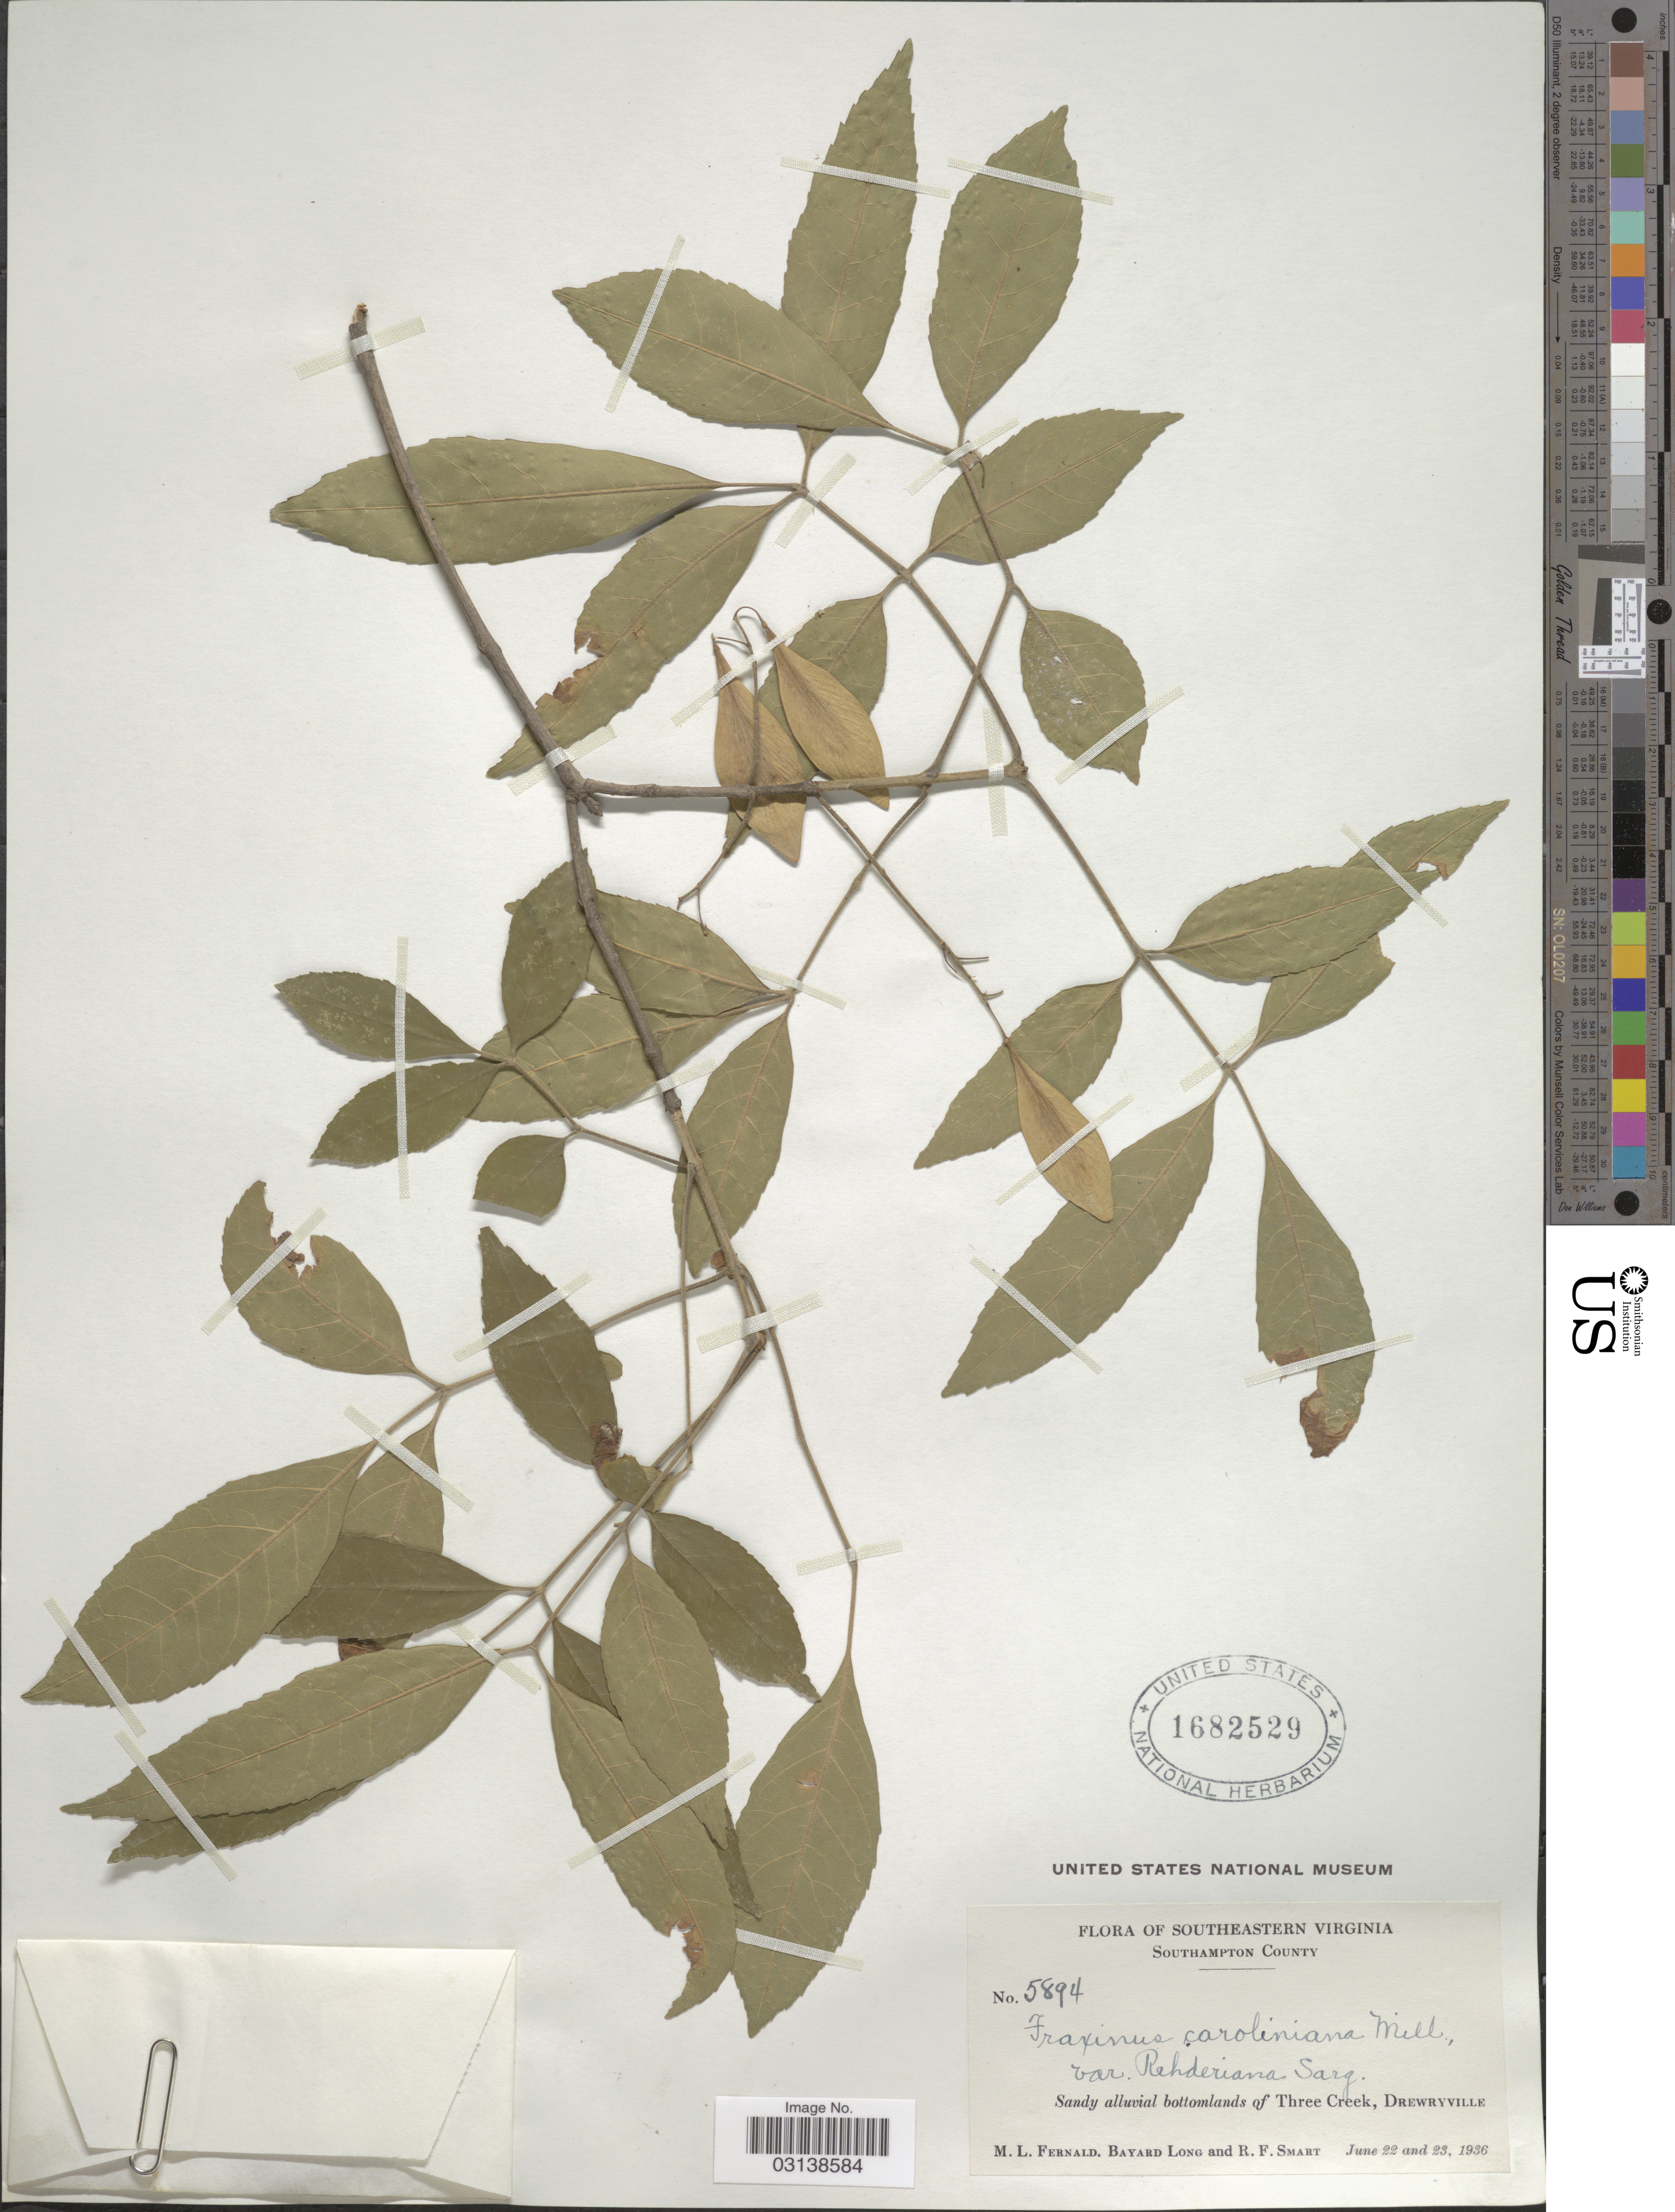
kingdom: Plantae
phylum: Tracheophyta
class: Magnoliopsida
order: Lamiales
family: Oleaceae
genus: Fraxinus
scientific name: Fraxinus caroliniana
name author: Mill.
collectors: M. L. Fernald, B. Long & R. Smart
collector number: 5894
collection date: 1936-06-22/1936-06-23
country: United States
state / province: Virginia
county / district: Southampton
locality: Southeastern Virginia, Southampton County, Sandy alluvial bottomlands of Three Creek, Drewryville.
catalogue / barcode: US 1682529